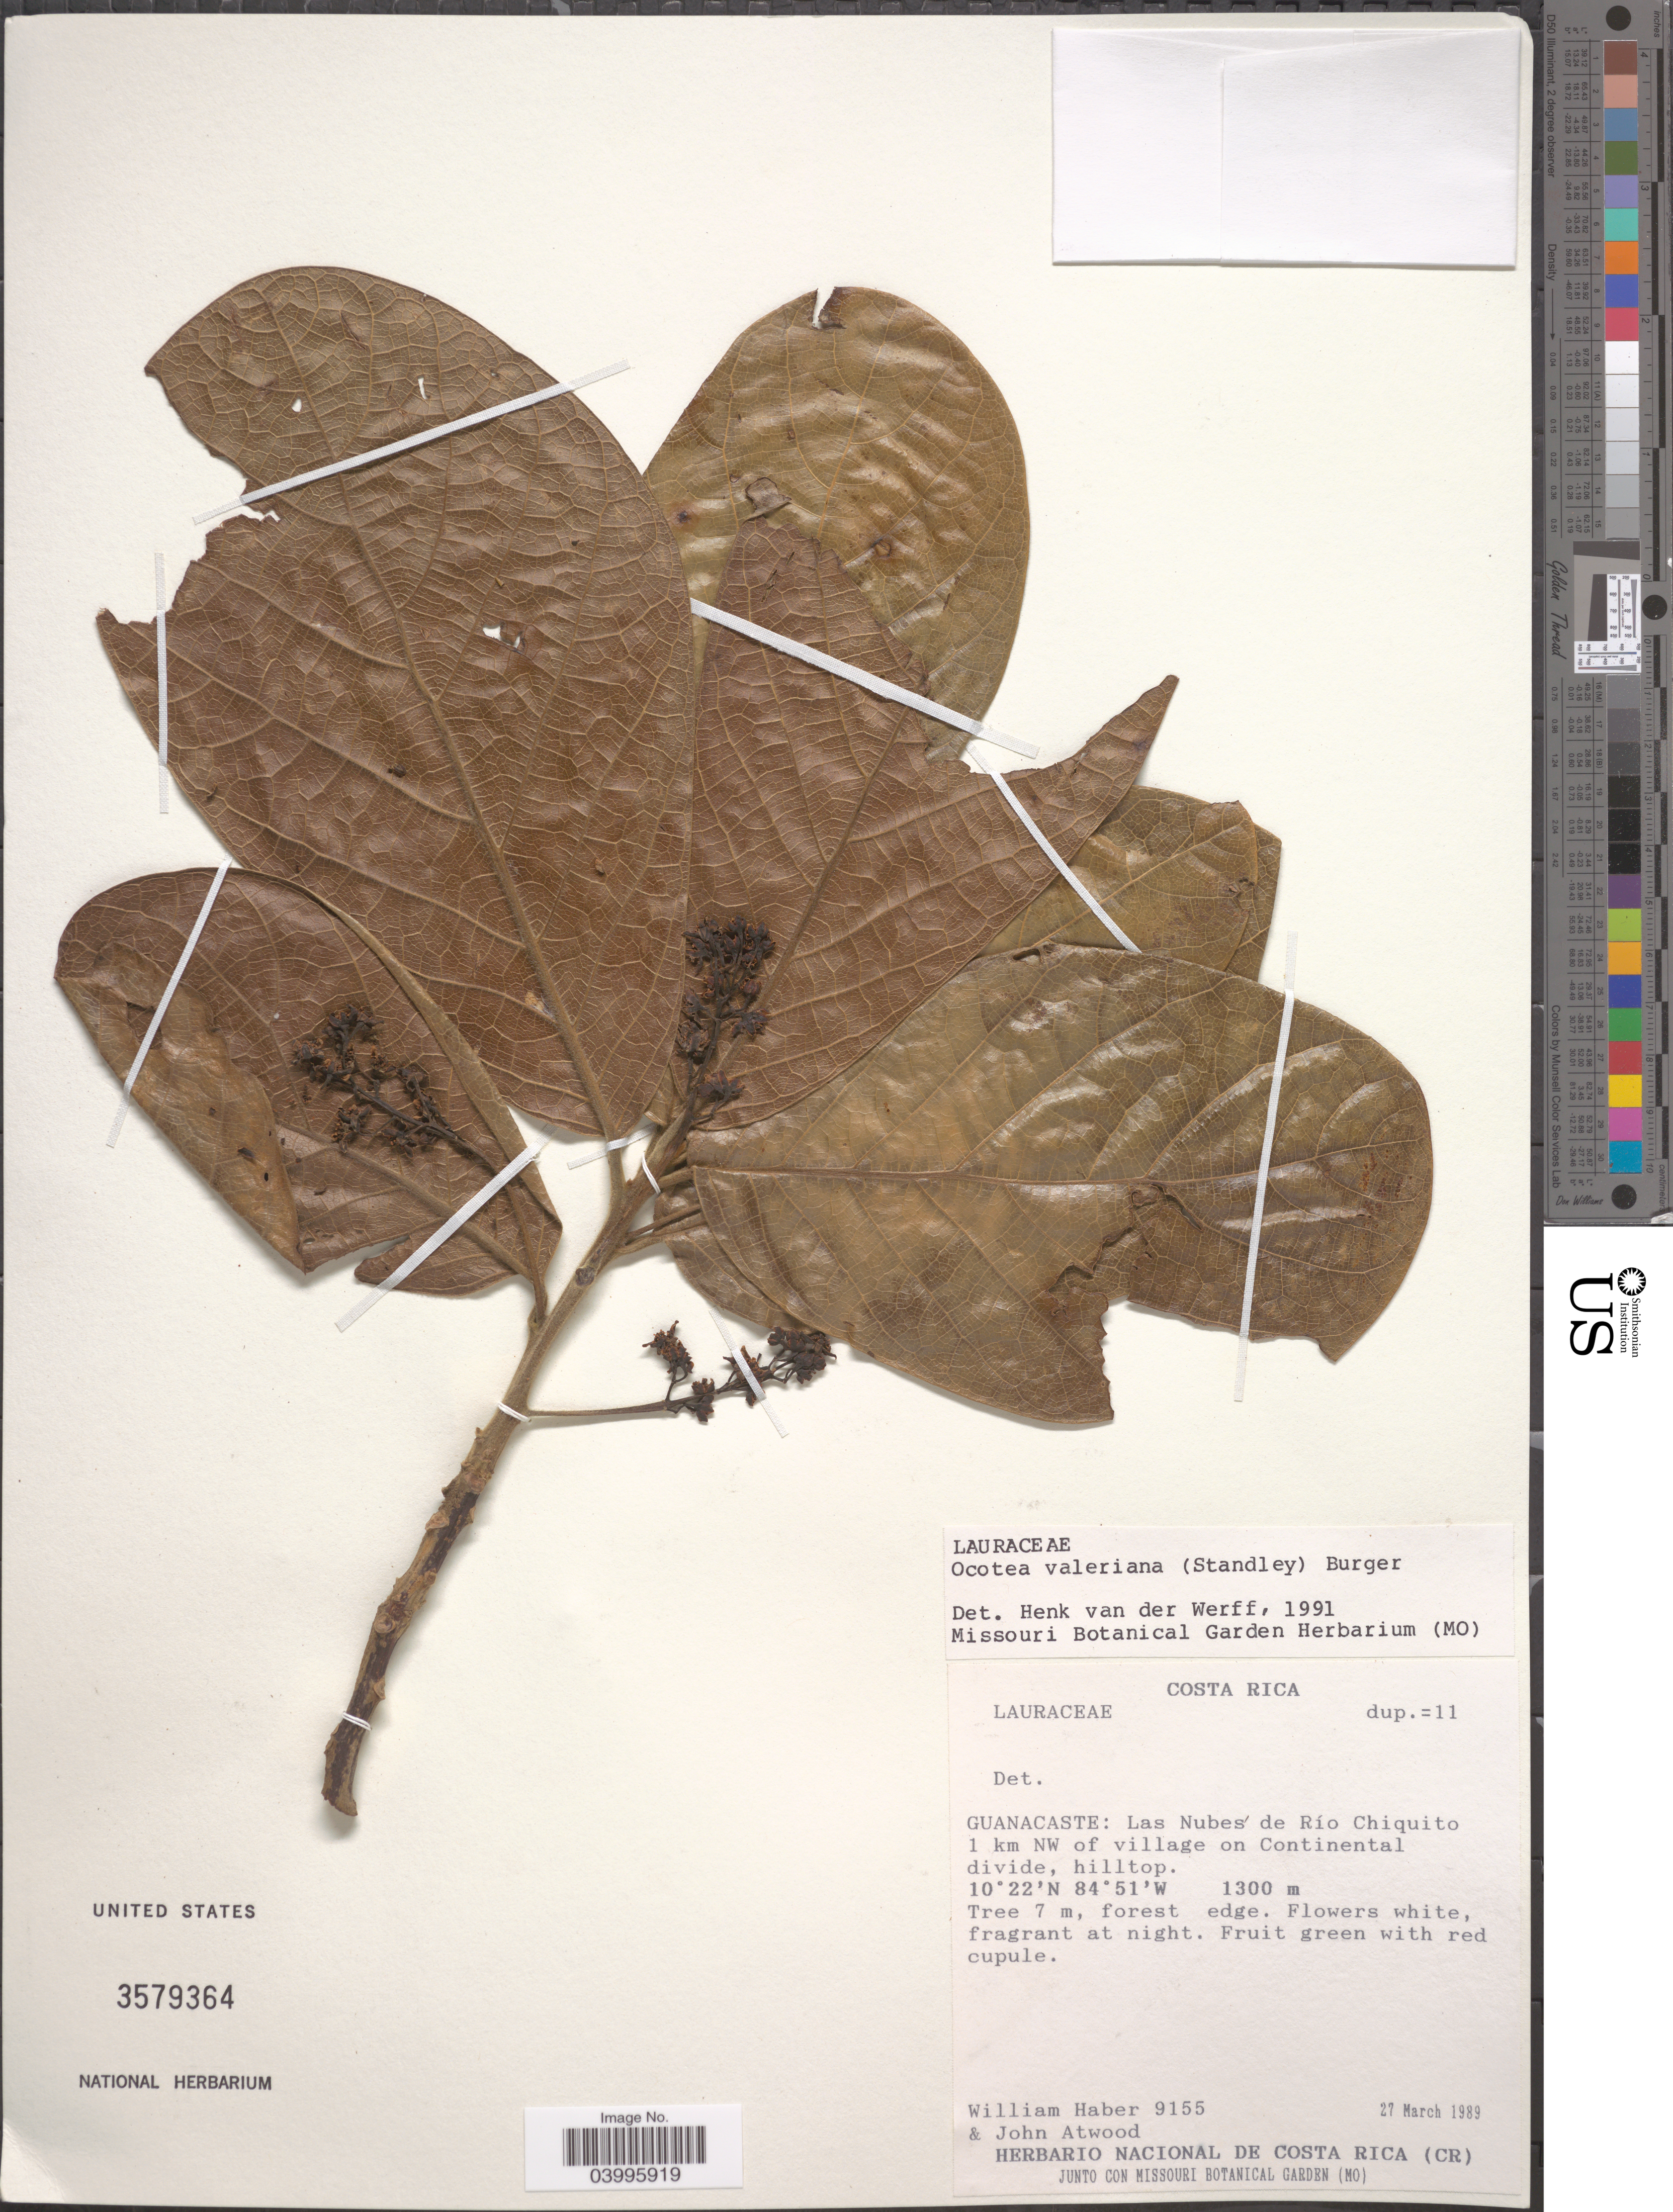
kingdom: Plantae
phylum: Tracheophyta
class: Magnoliopsida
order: Laurales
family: Lauraceae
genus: Ocotea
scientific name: Ocotea valeriana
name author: (Standl.) W.C. Burger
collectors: W. Haber & J. T. Atwood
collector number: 9155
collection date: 1989-03-27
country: Costa Rica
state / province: Guanacaste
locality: Las Nubes de Río Chiquito 1 km NW of village on Continental divide, hilltop.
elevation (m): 1300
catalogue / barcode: US 3579364